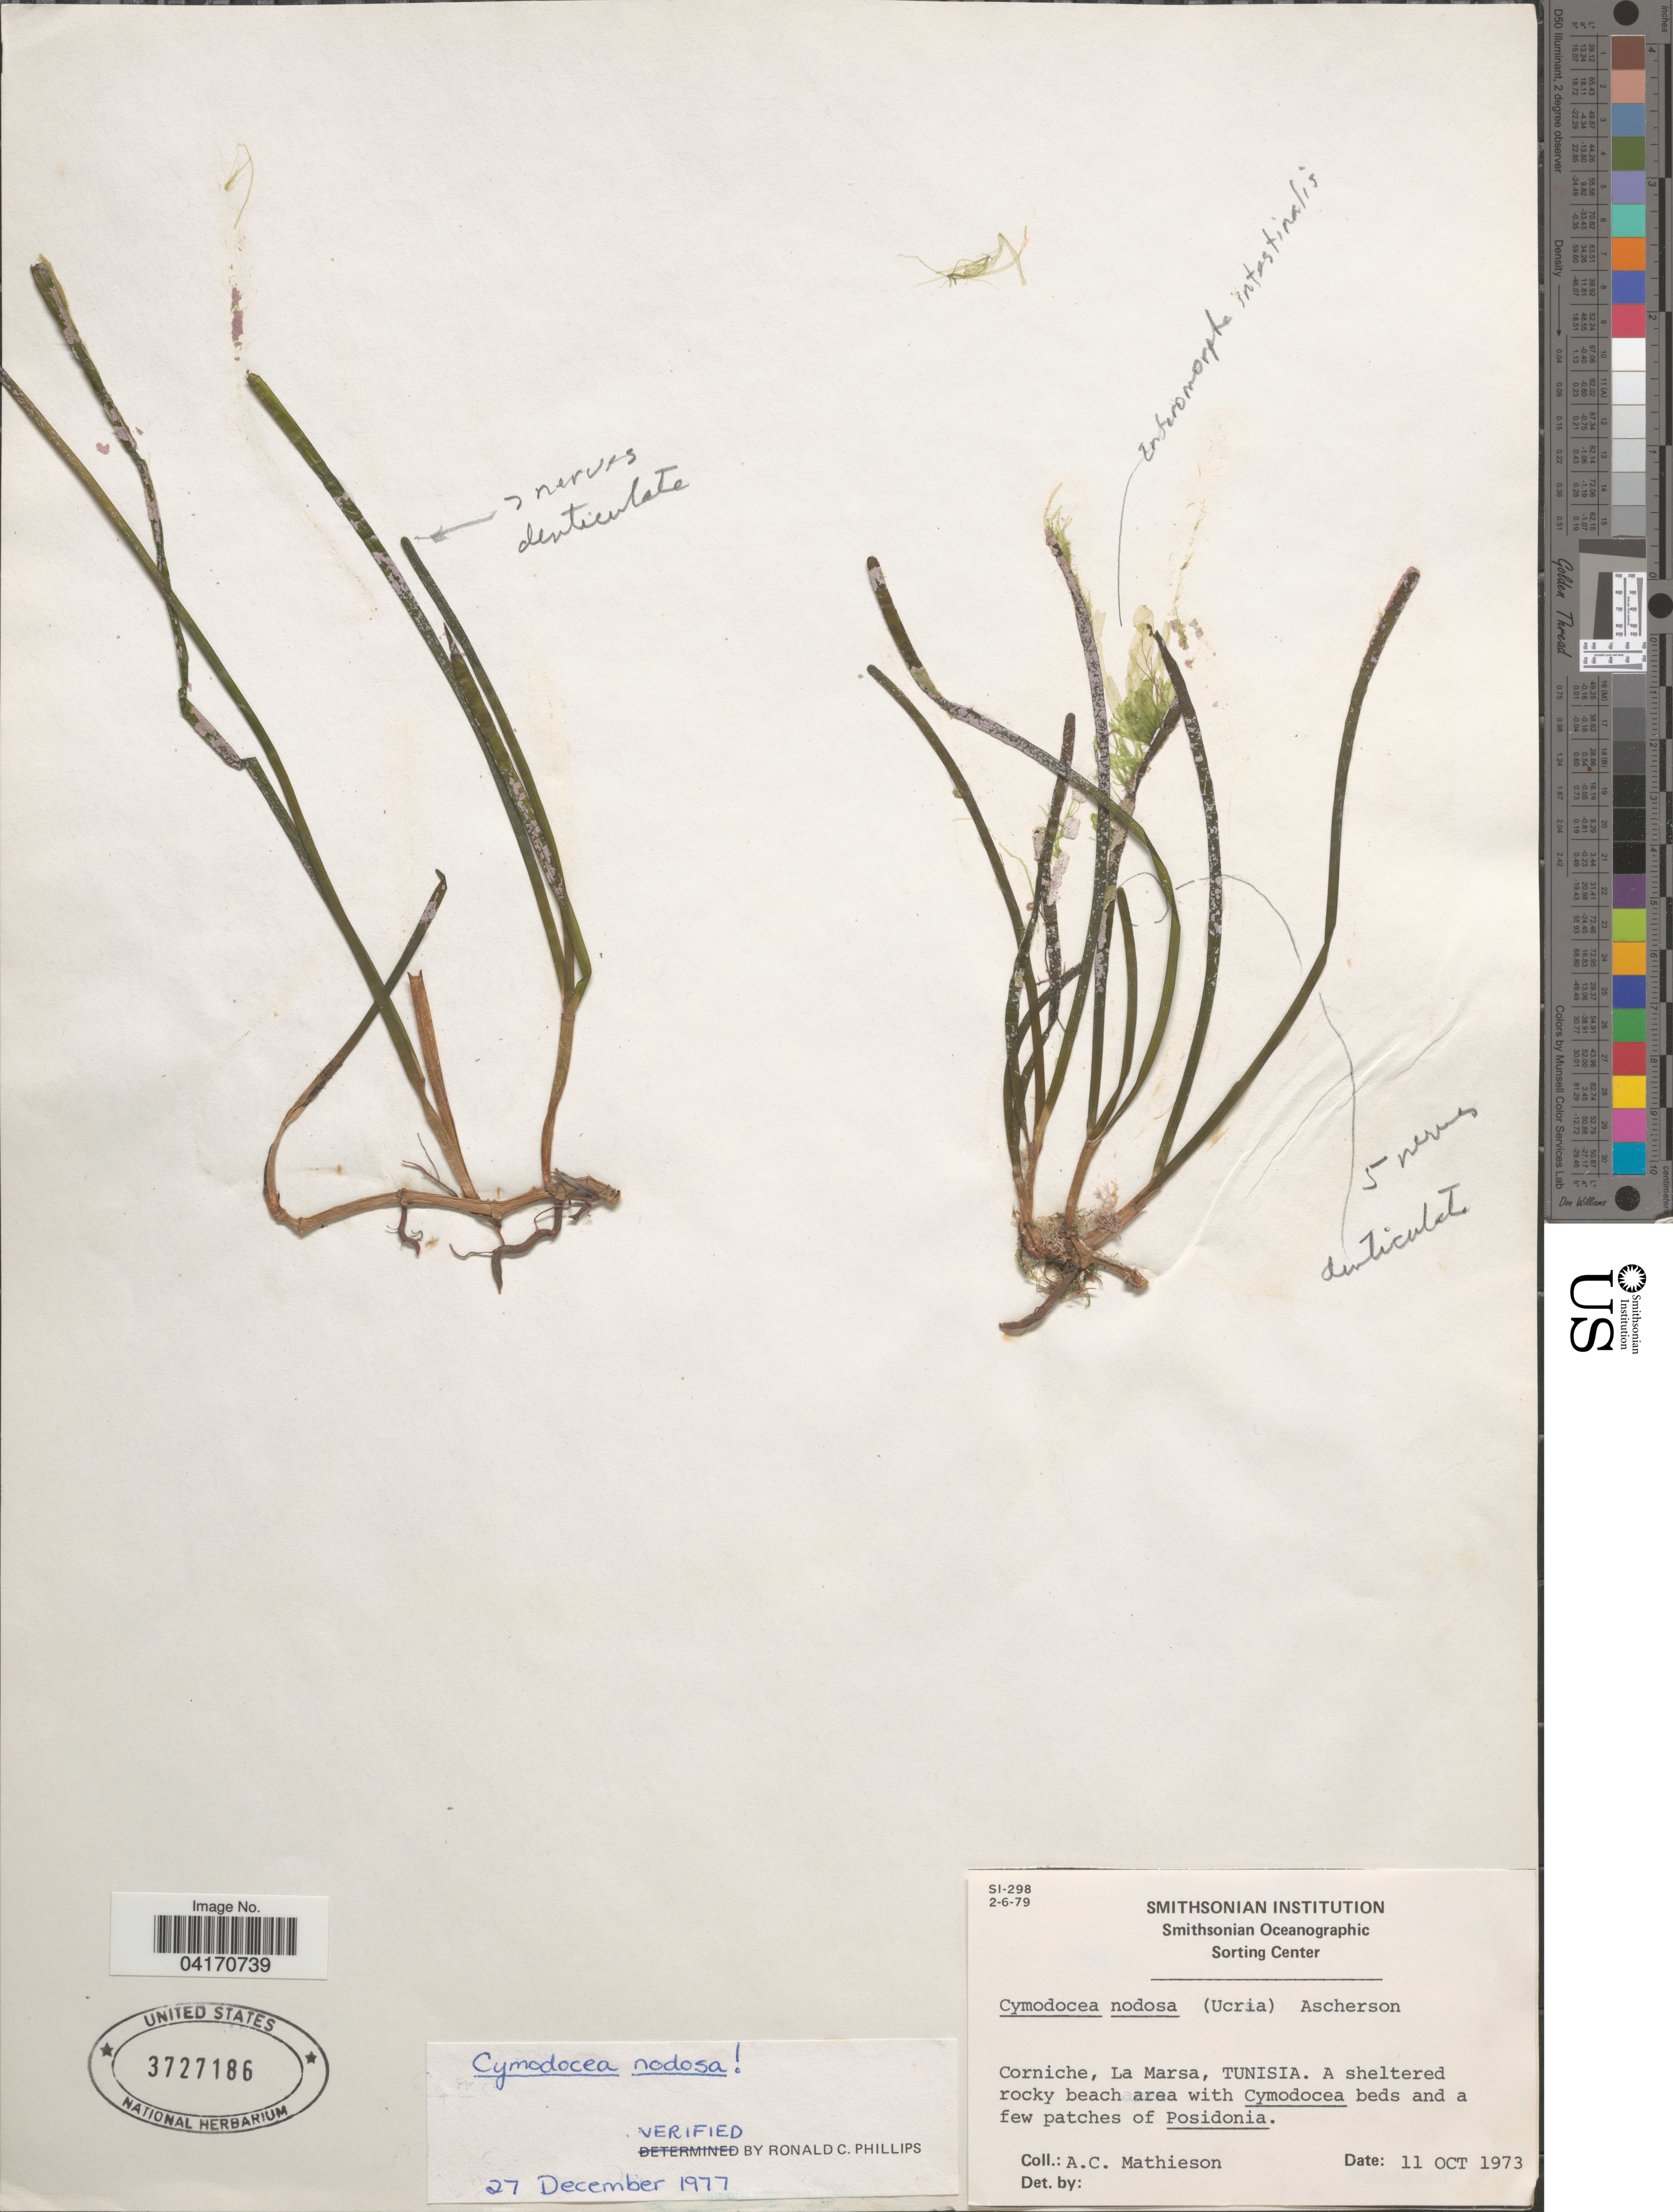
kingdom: Plantae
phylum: Tracheophyta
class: Liliopsida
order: Alismatales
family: Cymodoceaceae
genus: Cymodocea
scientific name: Cymodocea nodosa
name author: Asch.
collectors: A. C. Mathieson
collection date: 1973-10-11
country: Tunisia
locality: Corniche, La Marsa.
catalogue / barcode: US 3727186